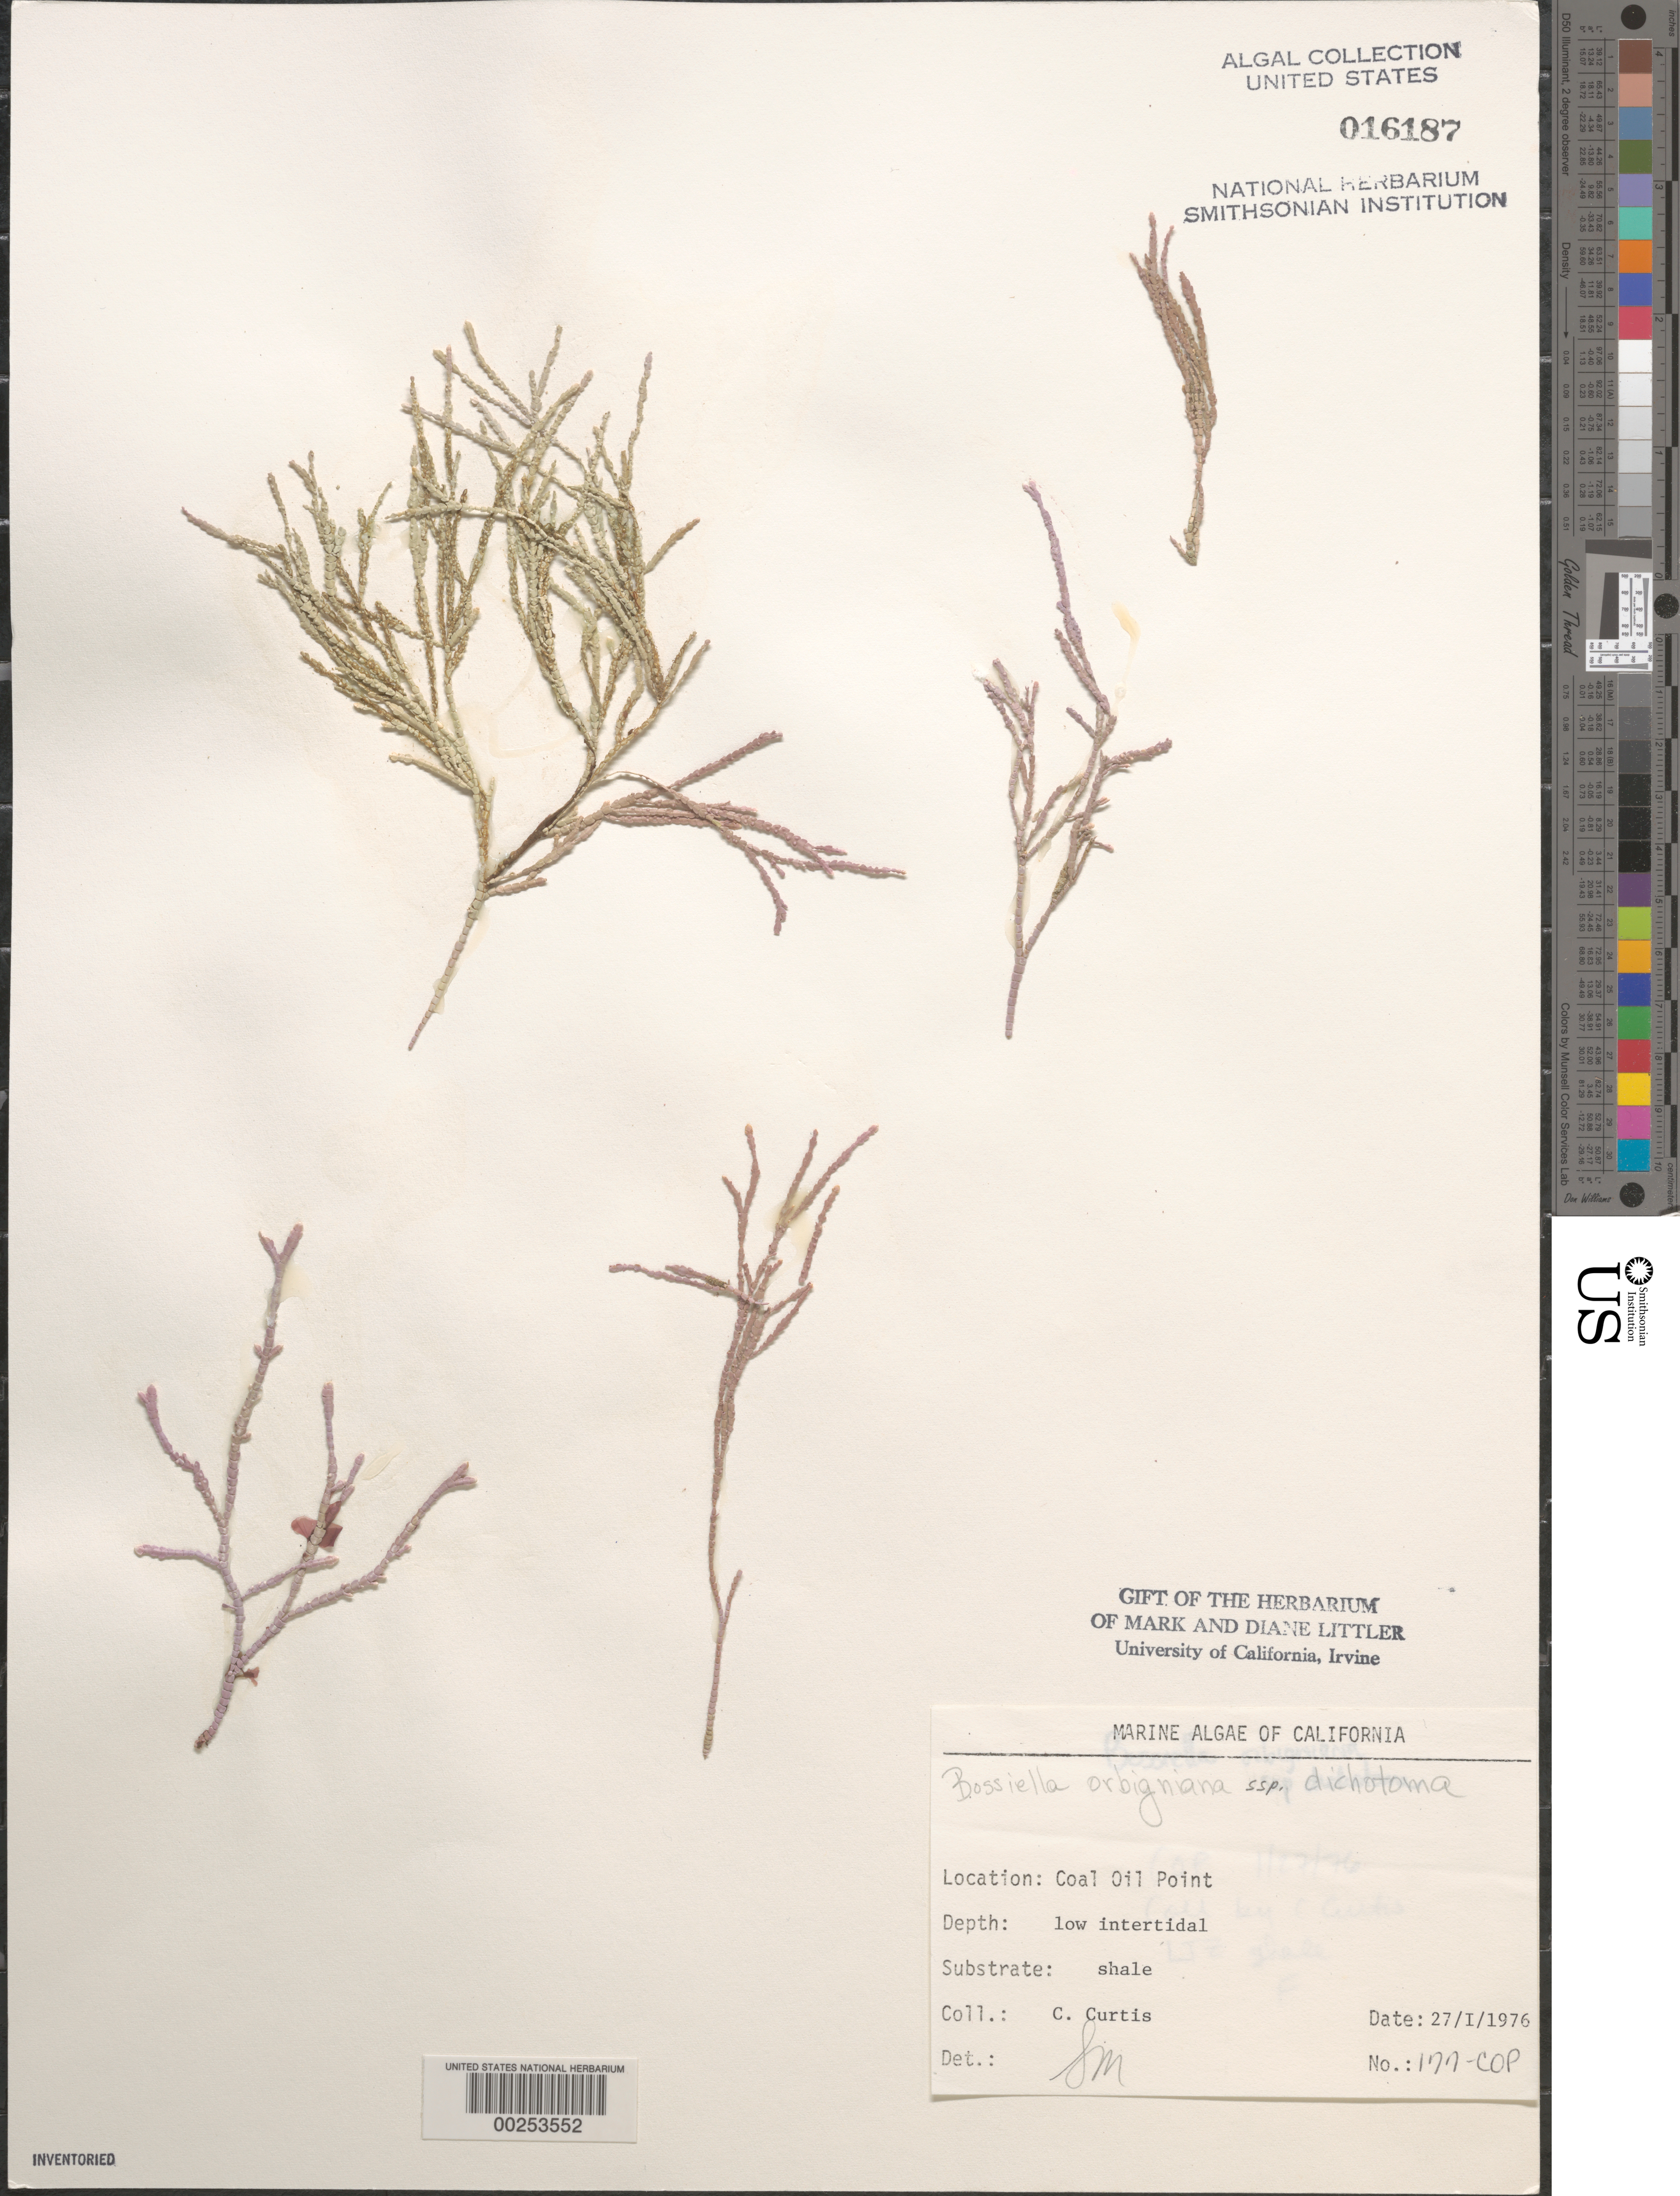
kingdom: Plantae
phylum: Rhodophyta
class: Florideophyceae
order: Corallinales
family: Corallinaceae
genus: Bossiella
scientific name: Bossiella orbigniana subsp. dichotoma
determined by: Murray, S. N.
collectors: C. Curtis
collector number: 177-cop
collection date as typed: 27 Jan 1976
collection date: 1976-01-27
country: United States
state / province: California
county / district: Santa Barbara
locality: Coal Oil Point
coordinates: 34 24'27"N, 119 52'40"W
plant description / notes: BLM-SOCALBIGHT Rocky Intertidal Survey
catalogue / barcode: US 16187